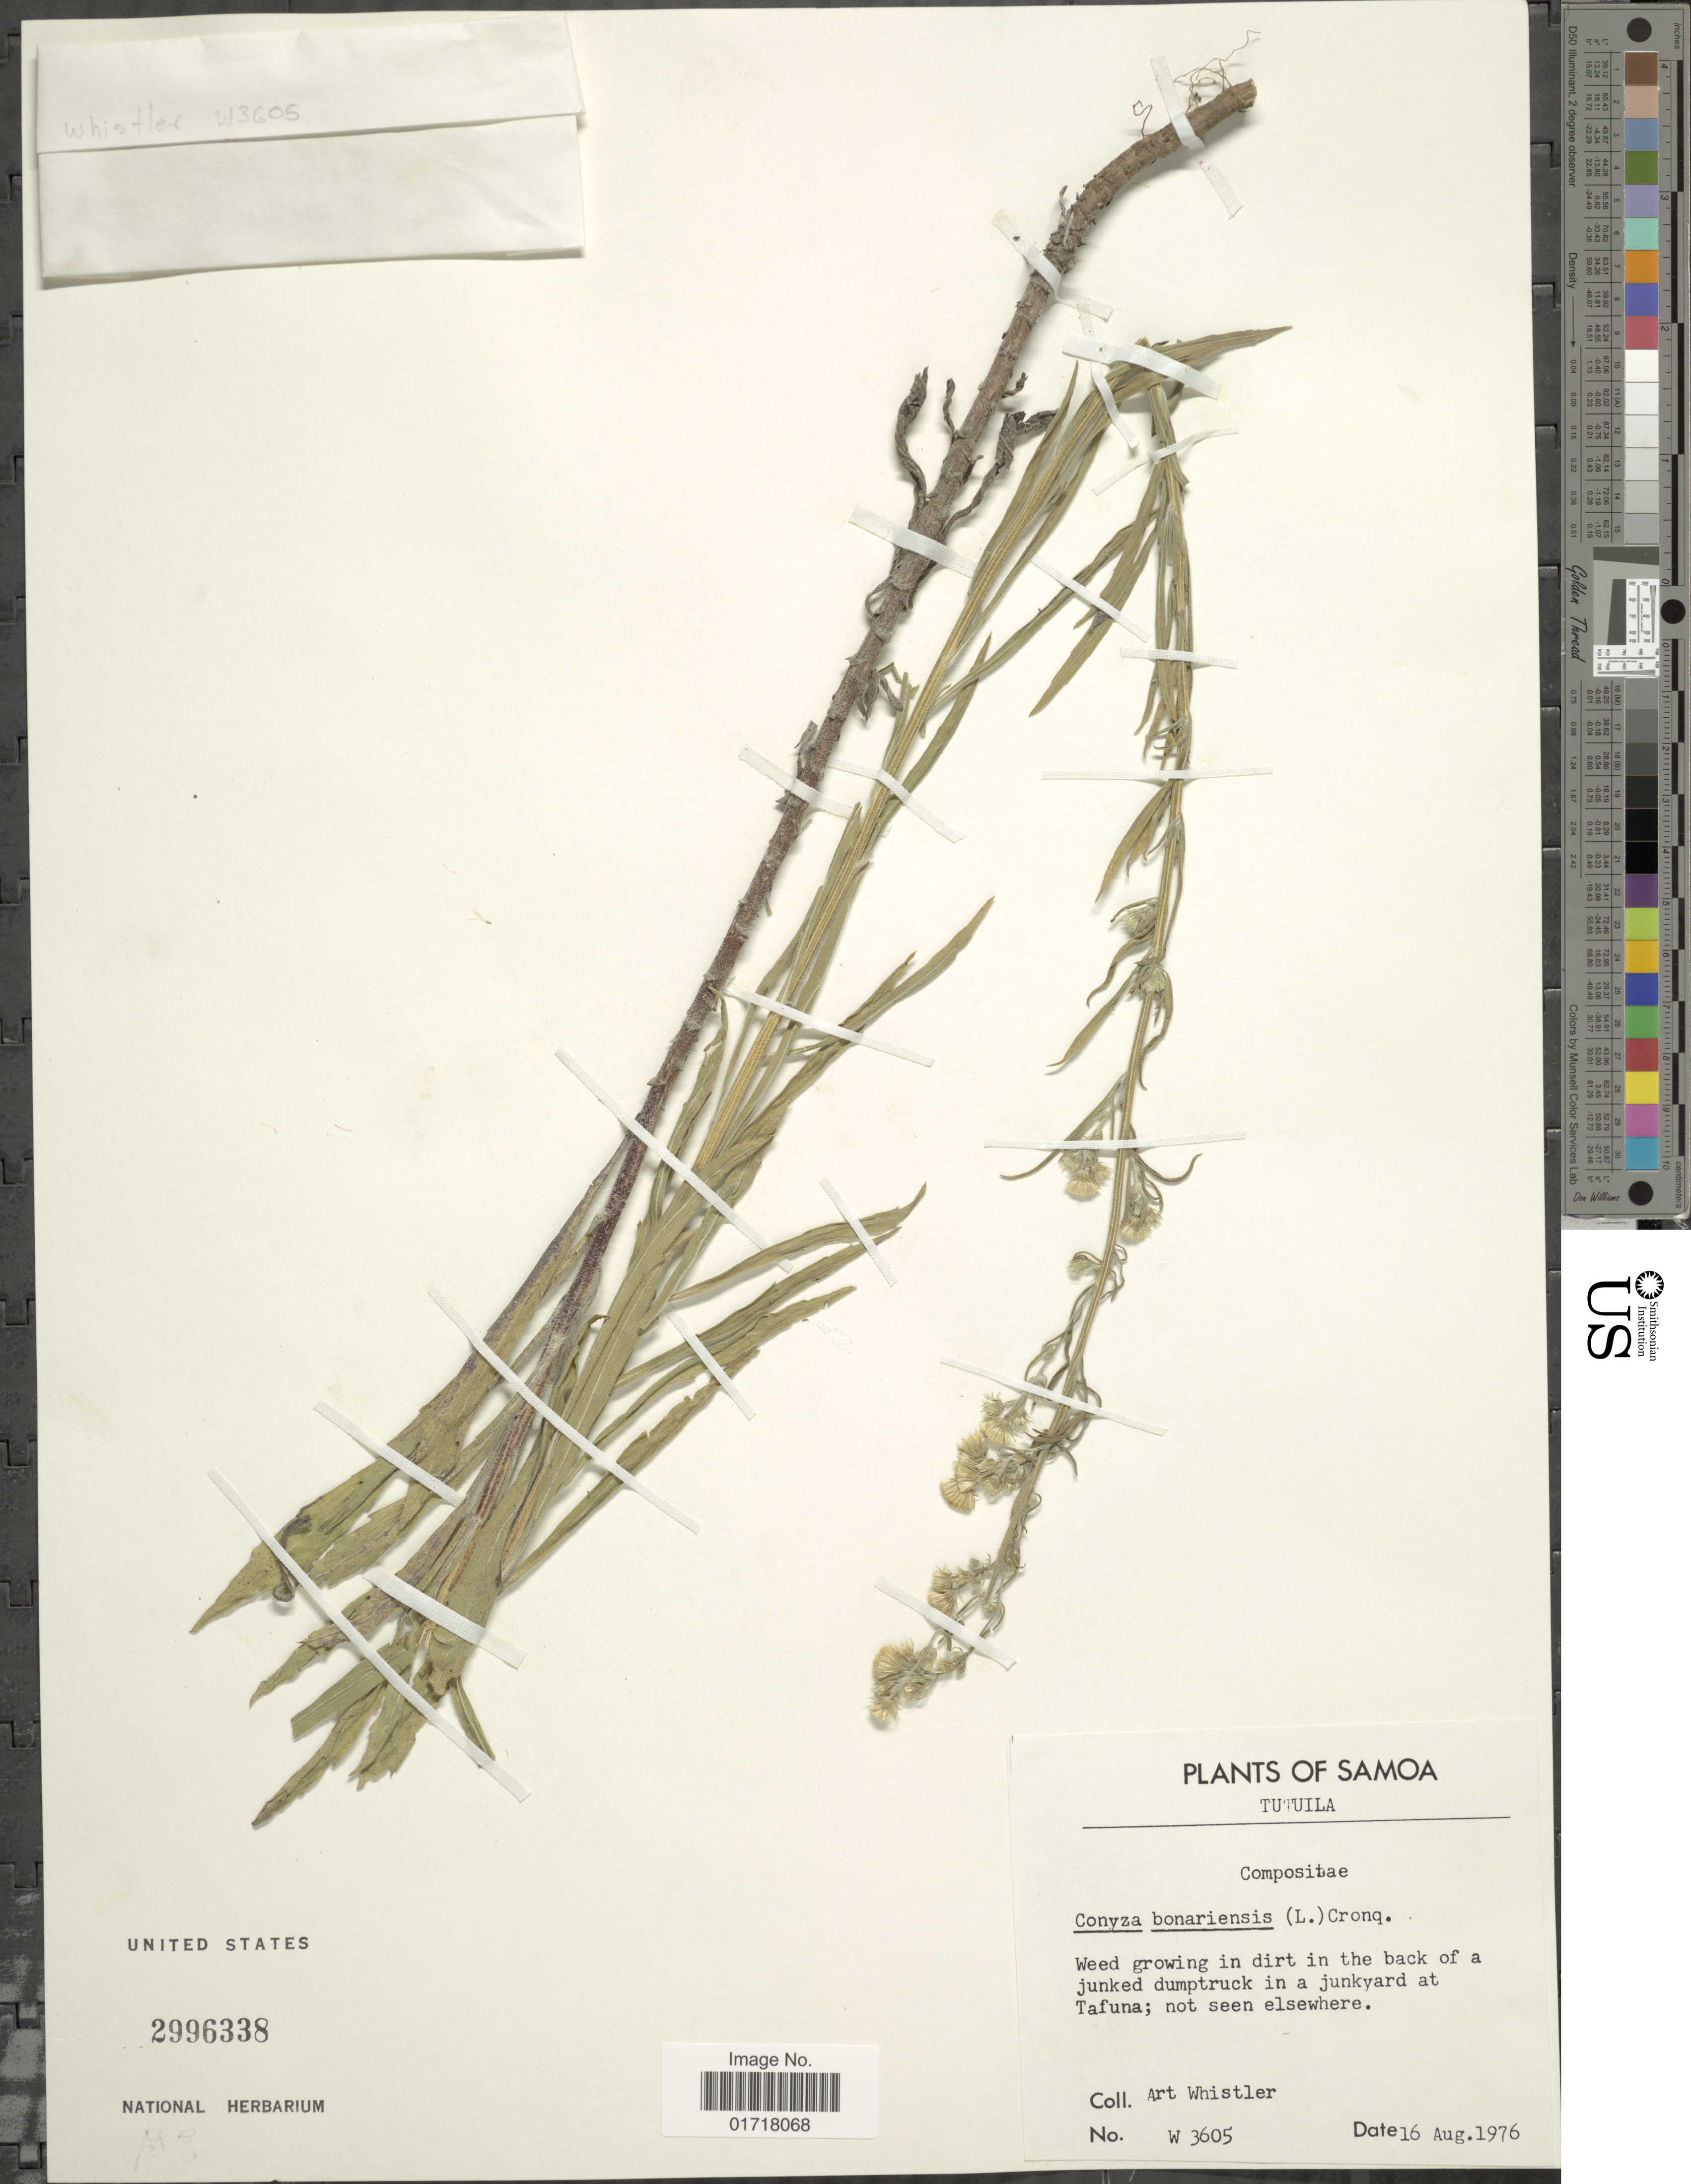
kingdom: Plantae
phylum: Tracheophyta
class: Magnoliopsida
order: Asterales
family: Asteraceae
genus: Erigeron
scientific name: Erigeron bonariensis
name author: L.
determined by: Wagner, W. L., (BOT), Smithsonian Institution - National Museum of Natural History (UNITED STATES)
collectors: A. Whistler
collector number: W 3605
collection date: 1976-08-16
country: American Samoa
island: Tutuila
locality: Tutuila, Weed growing in dirt in the back of a junked dumptruck in a junkyard at Tafuna; not seen elsewhere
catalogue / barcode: US 2996338